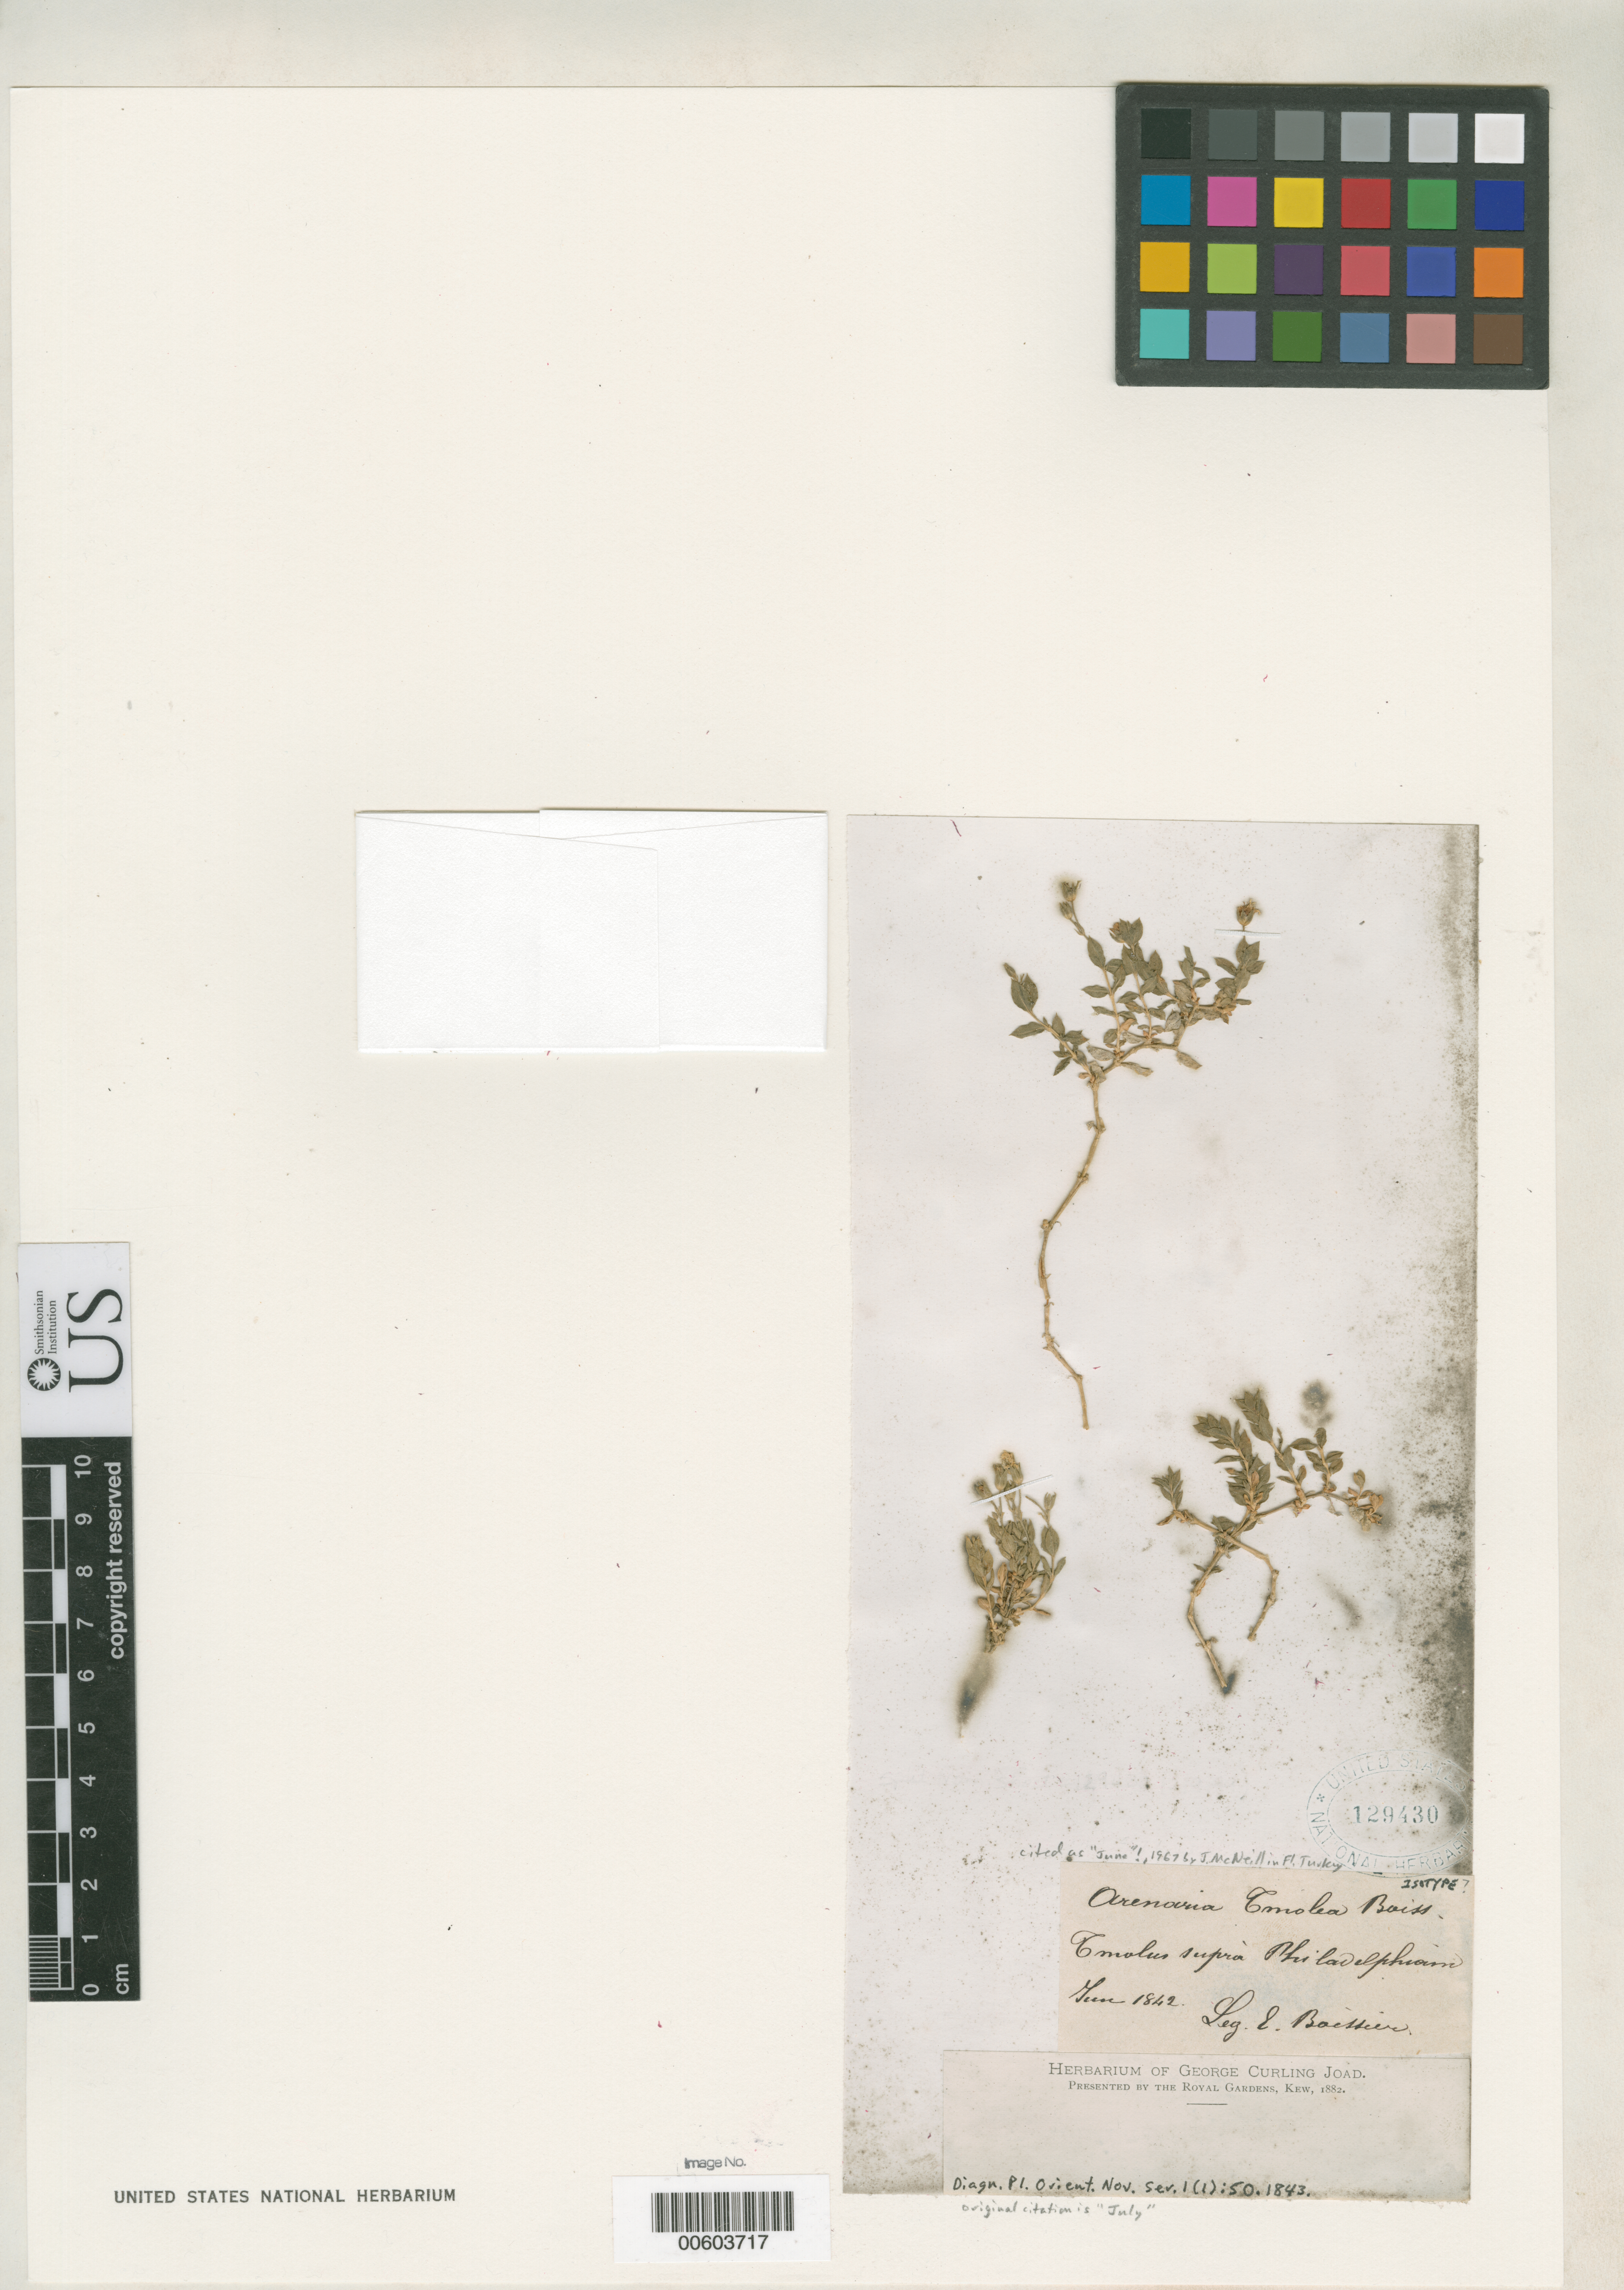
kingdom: Plantae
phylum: Tracheophyta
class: Magnoliopsida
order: Caryophyllales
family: Caryophyllaceae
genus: Arenaria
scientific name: Arenaria tmolea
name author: Boiss.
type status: Possible Isotype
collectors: P. Boissier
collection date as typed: Jun 1842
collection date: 1842-06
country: Turkey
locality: Tmolus Supraphiladelphiam.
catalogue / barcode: US 129430